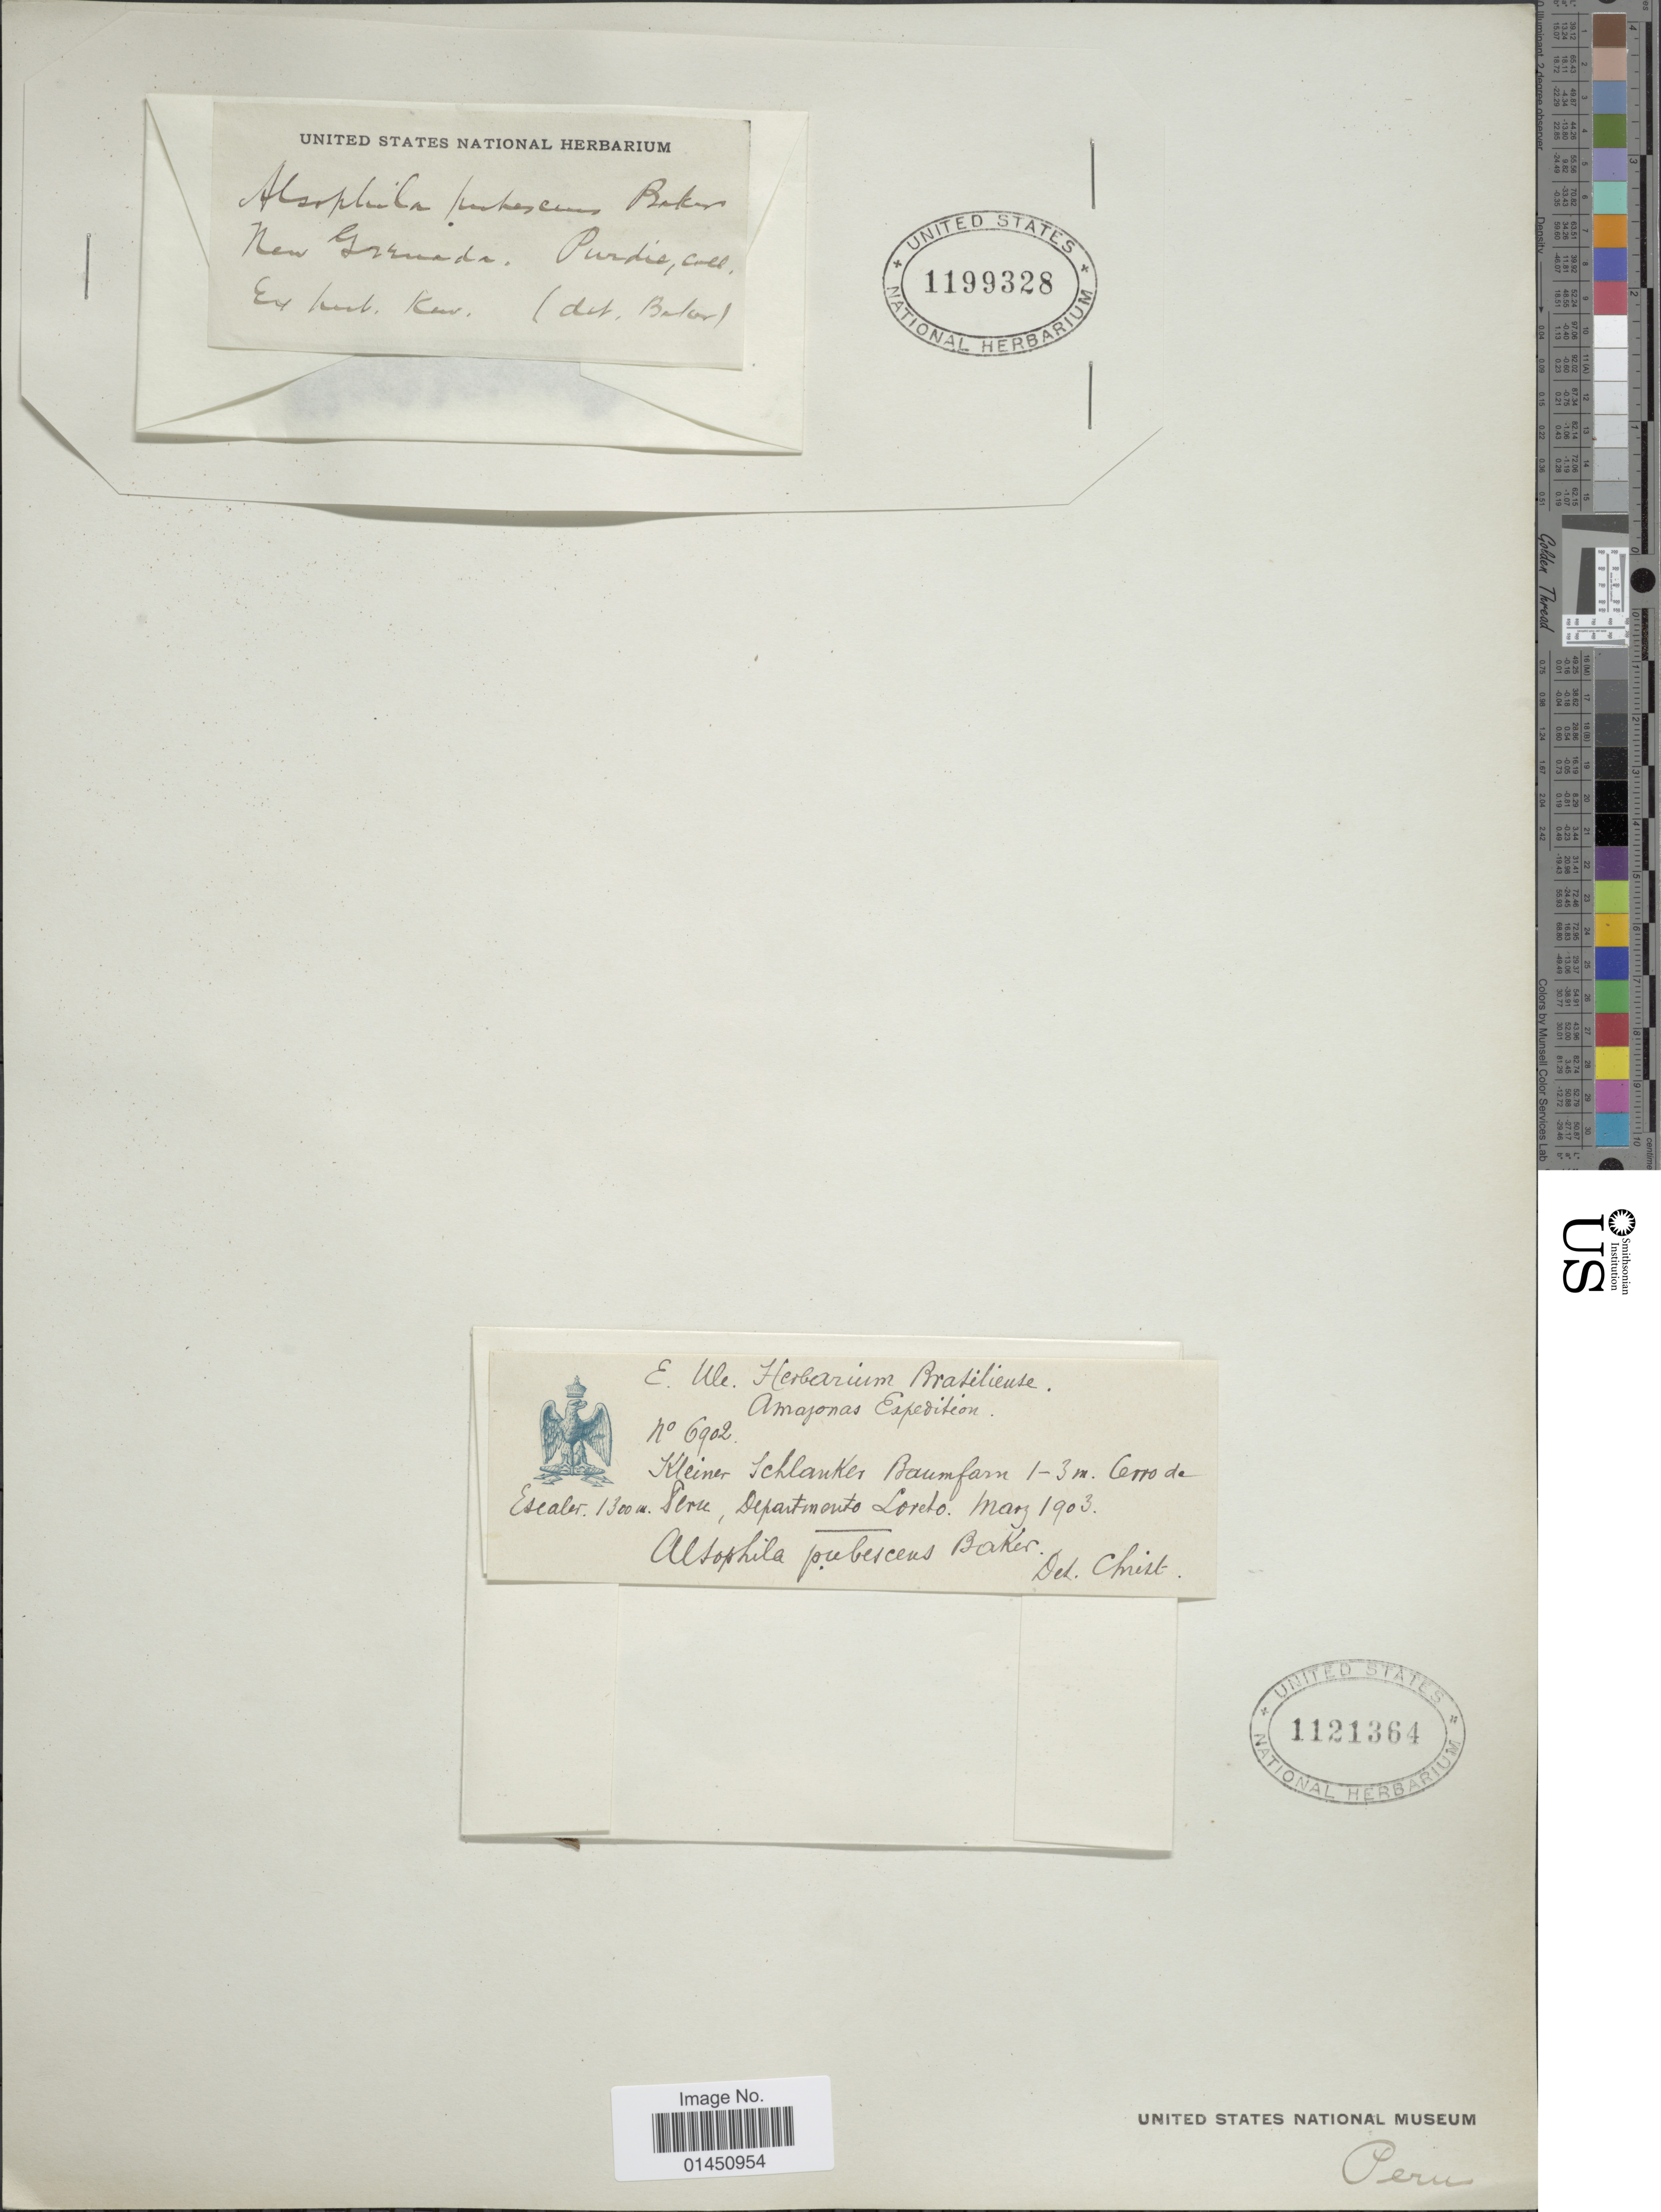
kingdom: Plantae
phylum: Tracheophyta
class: Polypodiopsida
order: Cyatheales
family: Cyatheaceae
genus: Cyathea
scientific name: Cyathea bipinnatifida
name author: (Baker) Domin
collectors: E. H. Ule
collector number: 6902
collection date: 1903-05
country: Peru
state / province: Loreto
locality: Cerro de Escaler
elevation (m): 1300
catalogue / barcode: US 1121364